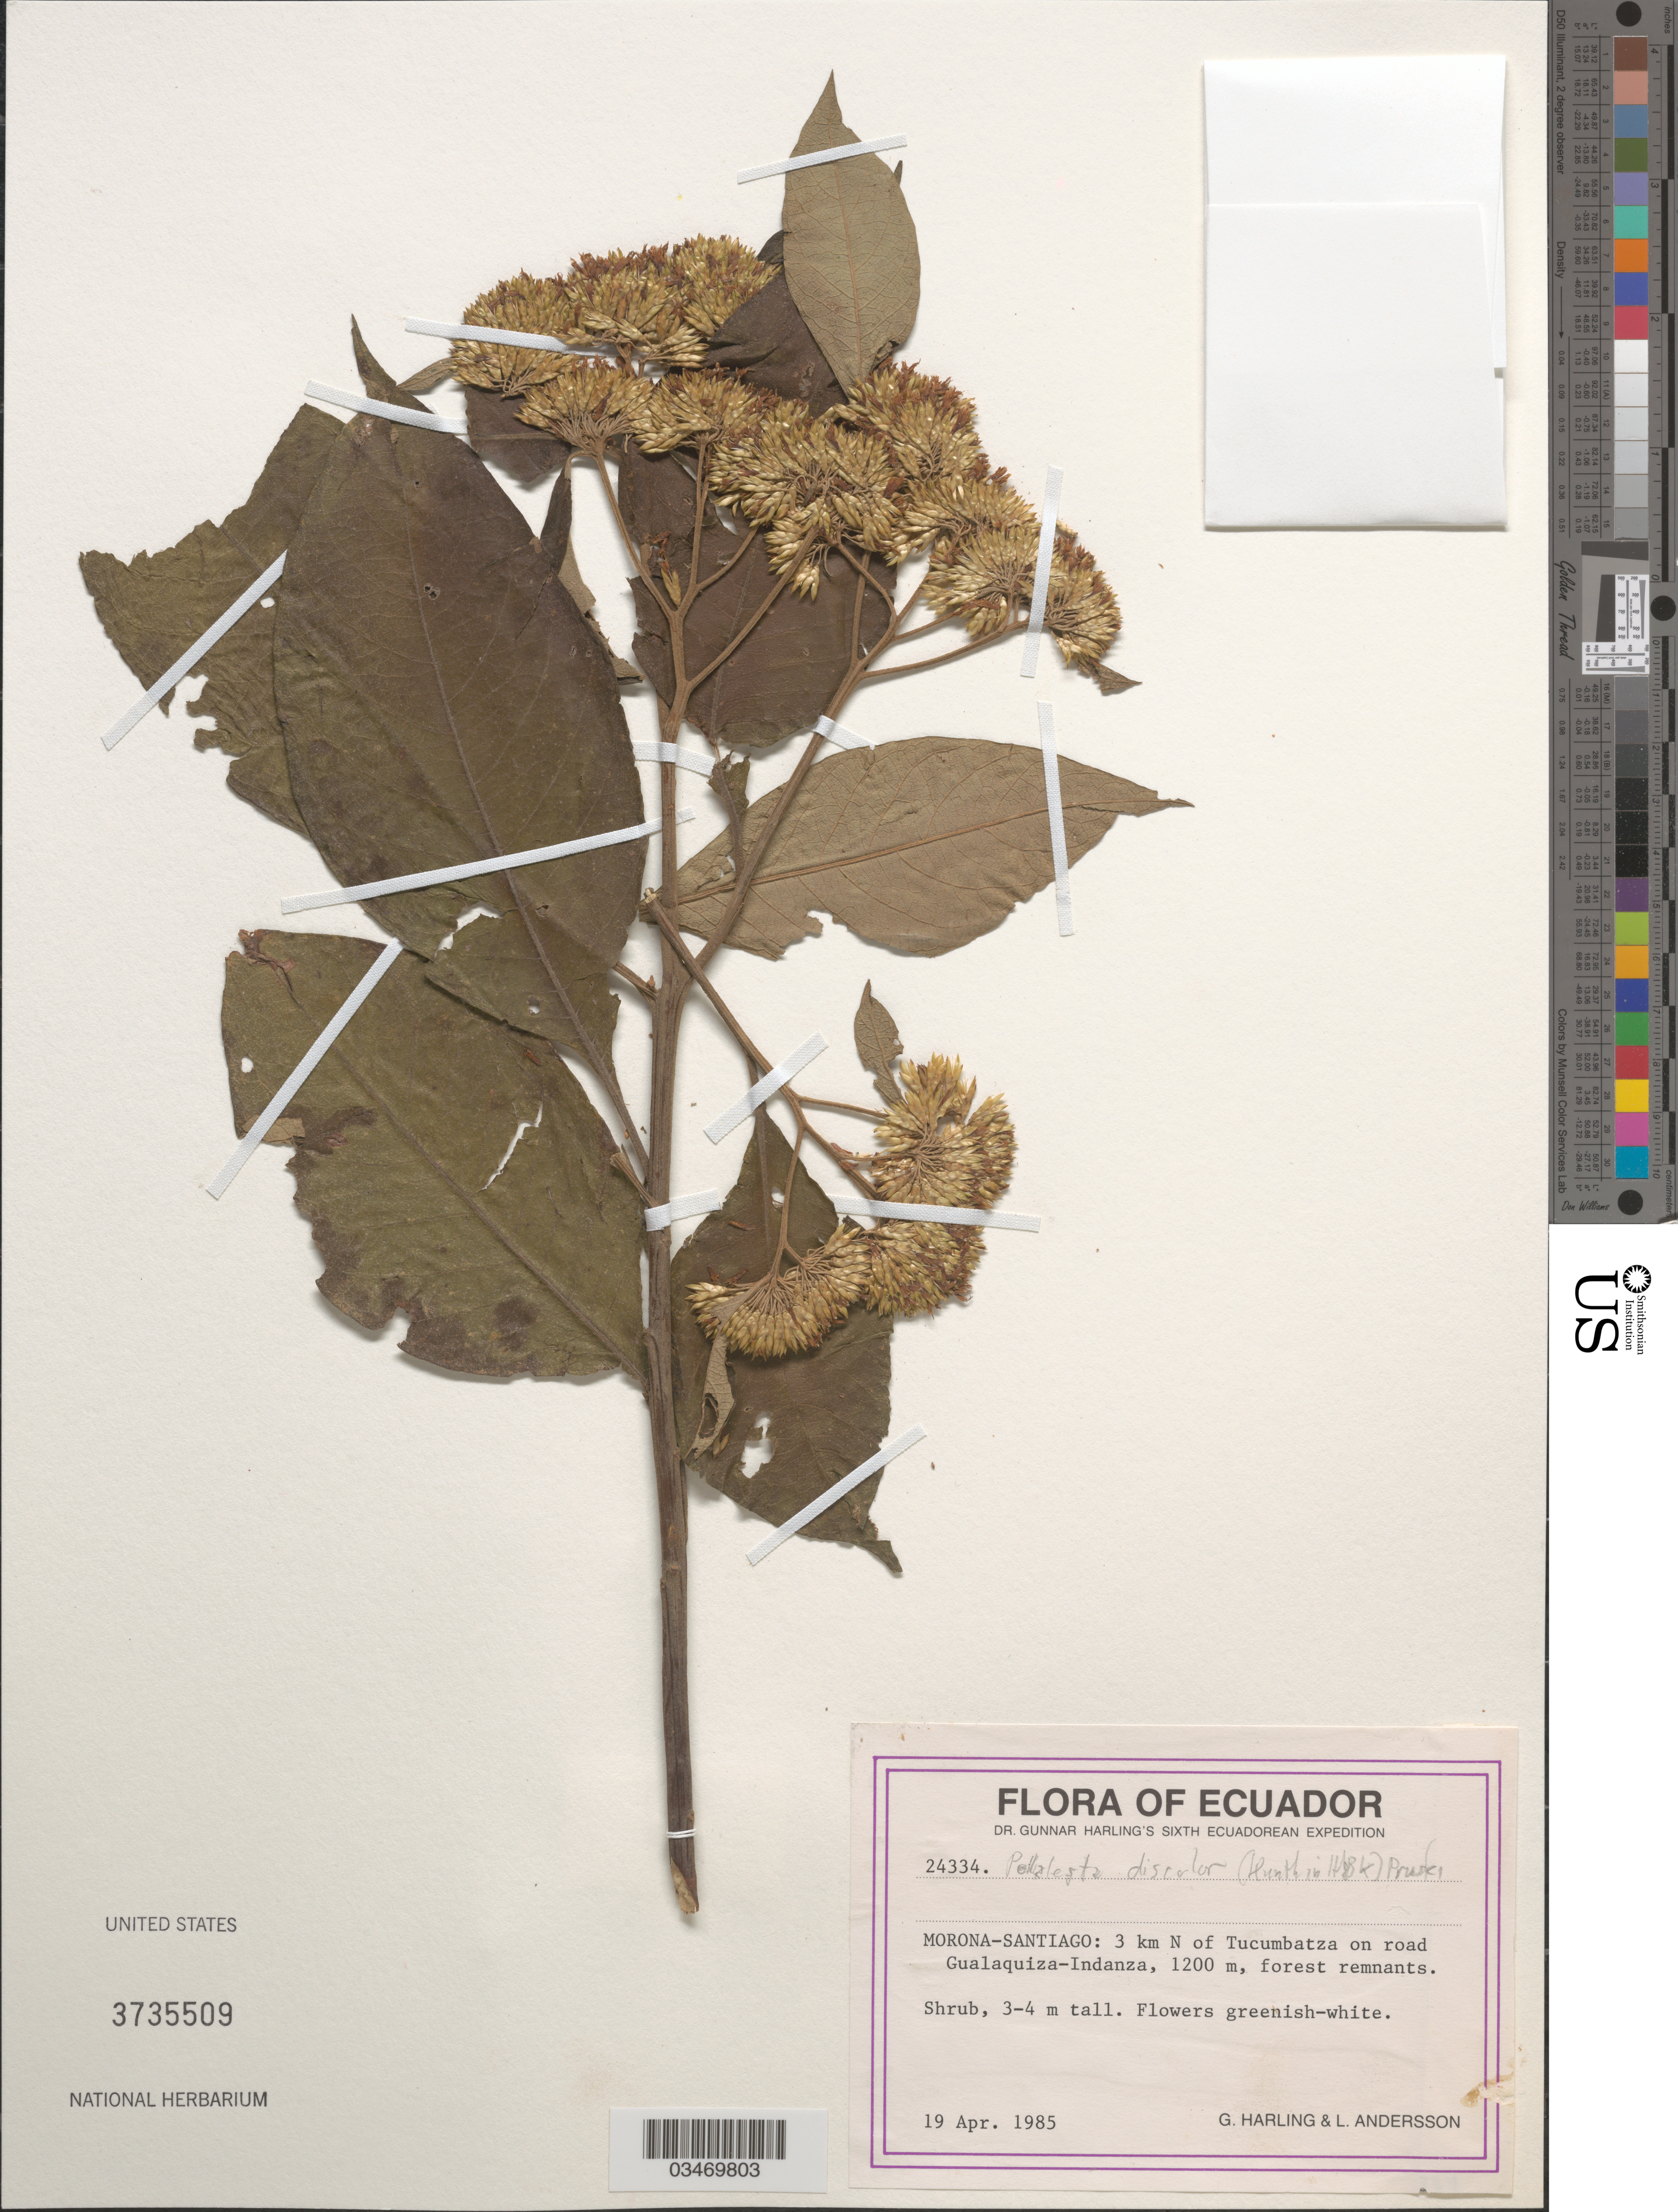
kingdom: Plantae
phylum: Tracheophyta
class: Magnoliopsida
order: Asterales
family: Asteraceae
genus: Pollalesta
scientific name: Pollalesta discolor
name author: (Kunth) Aristeg.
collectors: G. Harling & L. Andersson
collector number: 24334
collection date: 1985-04-19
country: Ecuador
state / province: Morona-Santiago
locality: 3 km N of Tucumbatza on road Gualaquiza-Indanza.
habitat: Forest remnants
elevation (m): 1200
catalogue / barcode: US 3735509